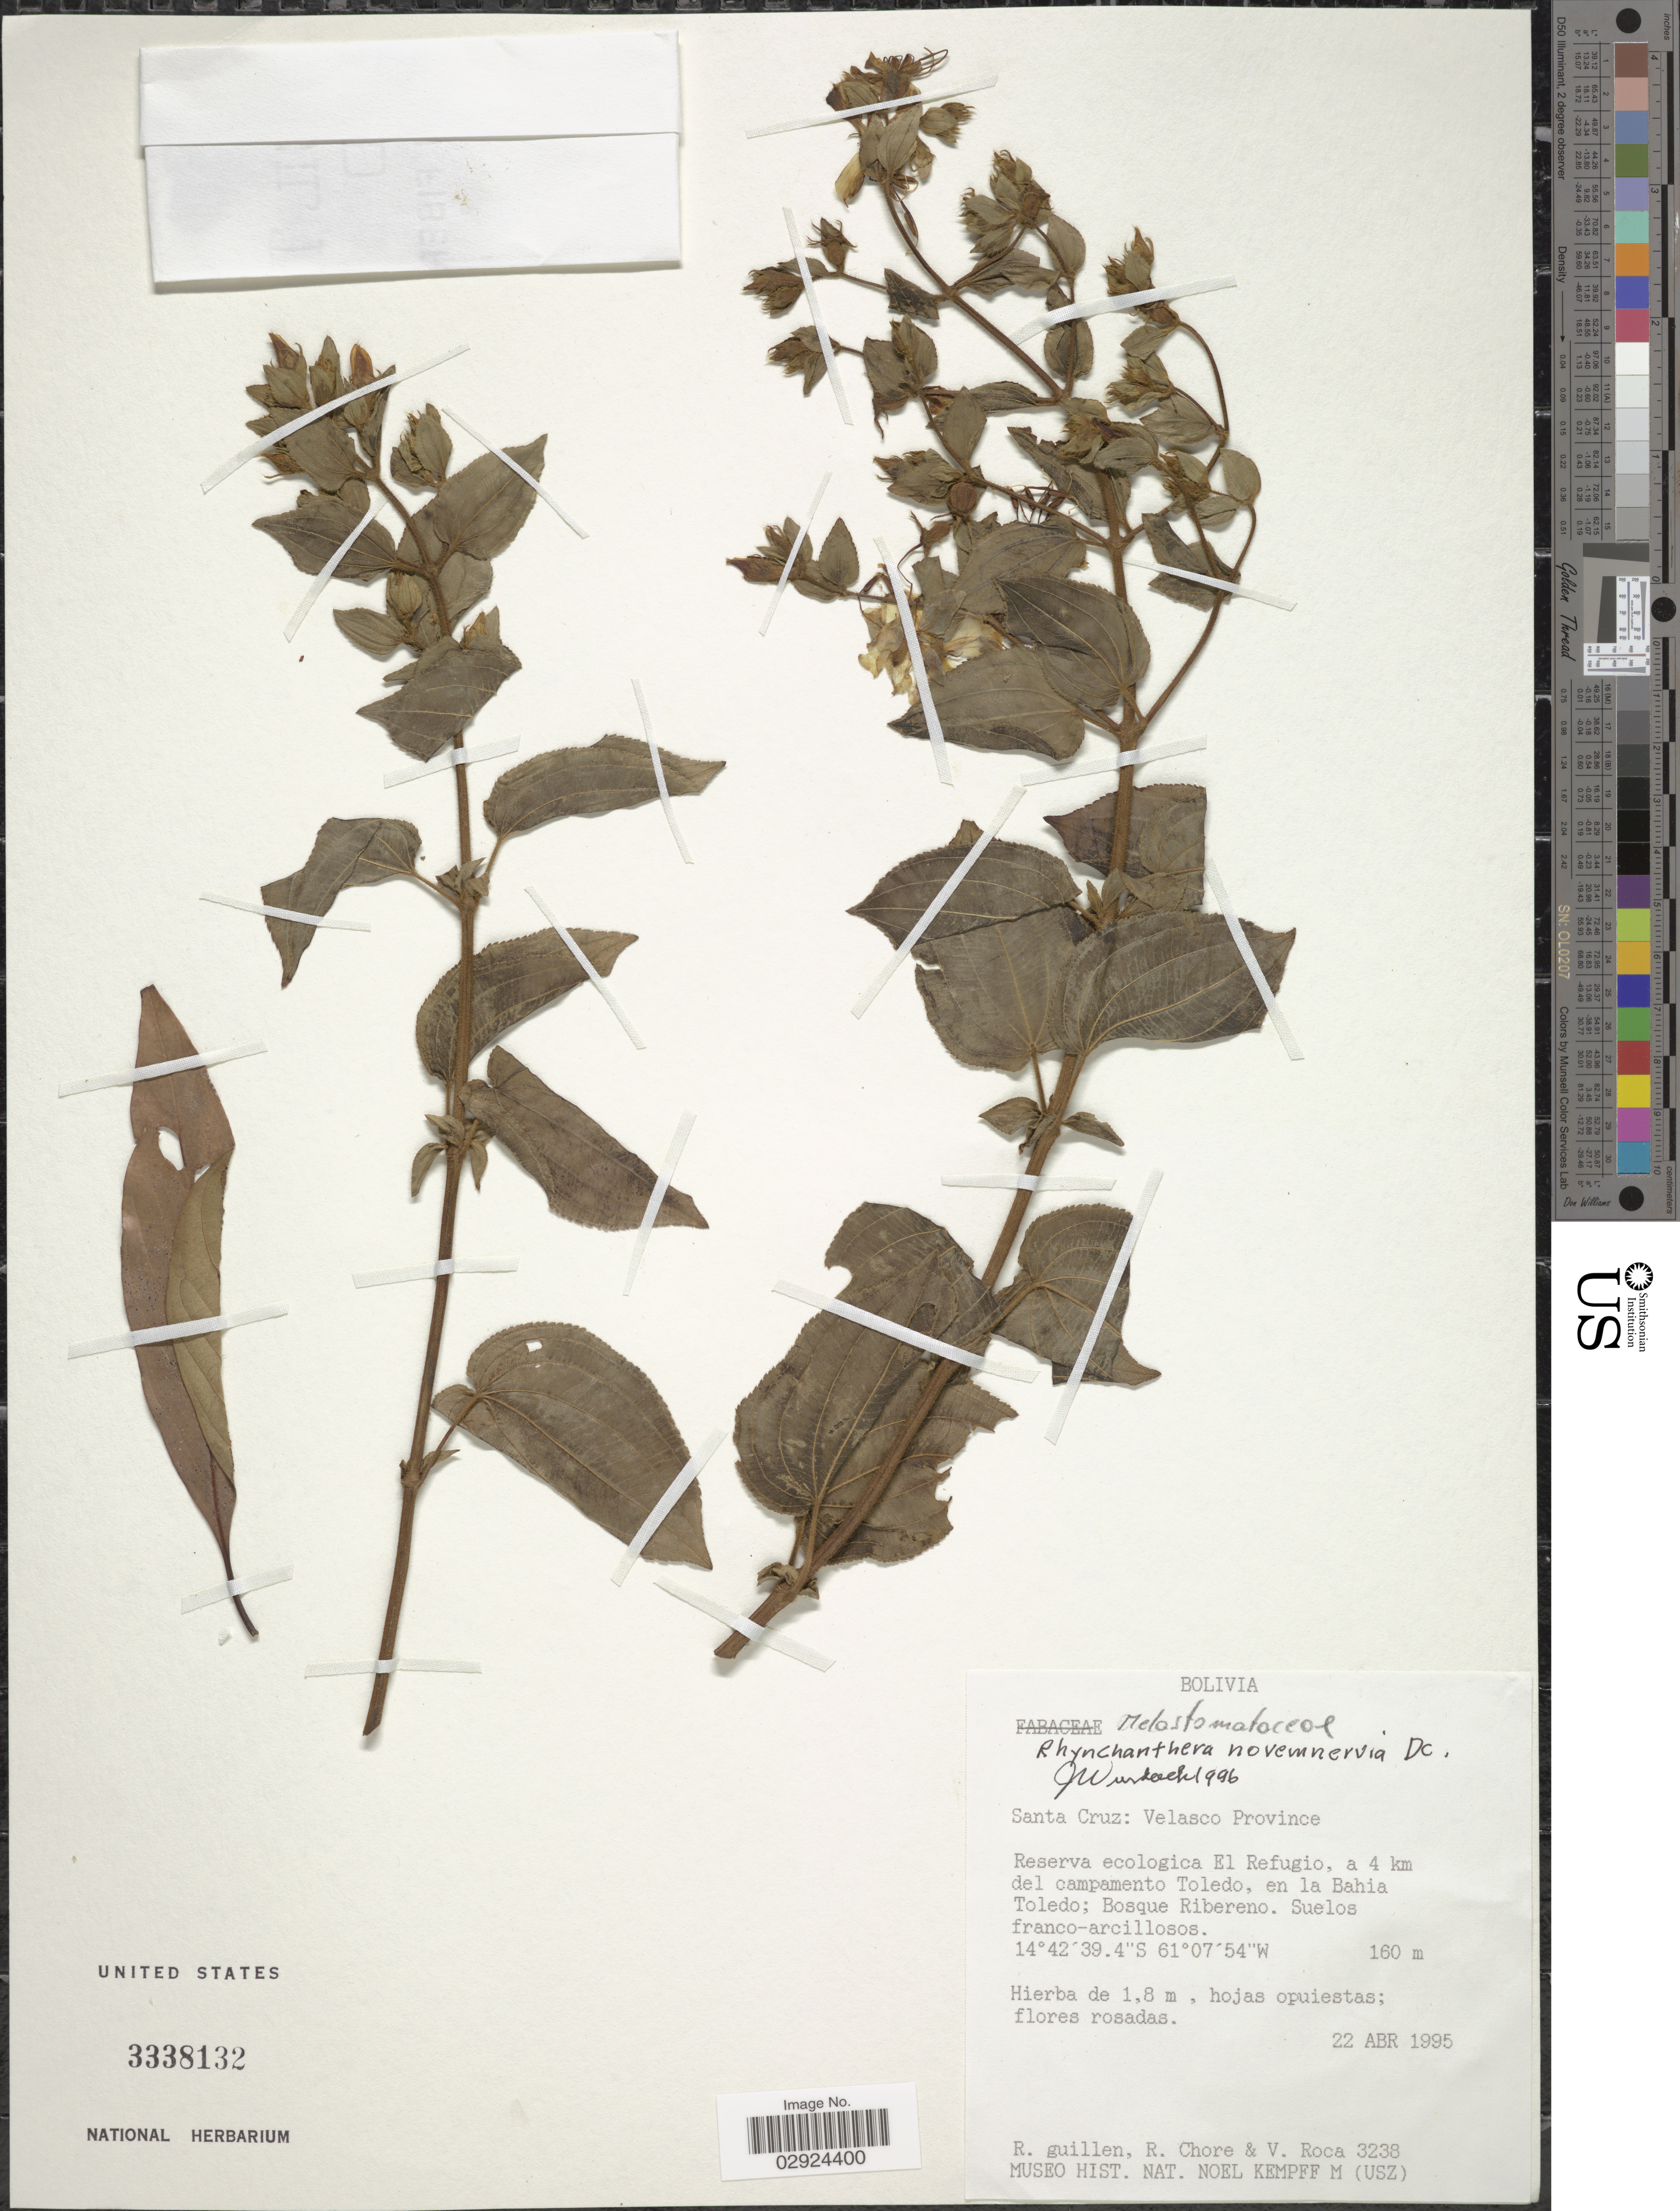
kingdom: Plantae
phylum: Tracheophyta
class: Magnoliopsida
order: Myrtales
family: Melastomataceae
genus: Rhynchanthera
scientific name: Rhynchanthera novemnervia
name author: DC.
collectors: R. Guillen, R. Choré & V. Roca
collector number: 3238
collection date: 1995-04-22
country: Bolivia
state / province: Santa Cruz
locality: Velasco Province, Reserva ecologica El Refugio, a 4 km del campamento Toledo, en la Bahia Toledo; Bosque Ribereno.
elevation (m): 160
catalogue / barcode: US 3338132